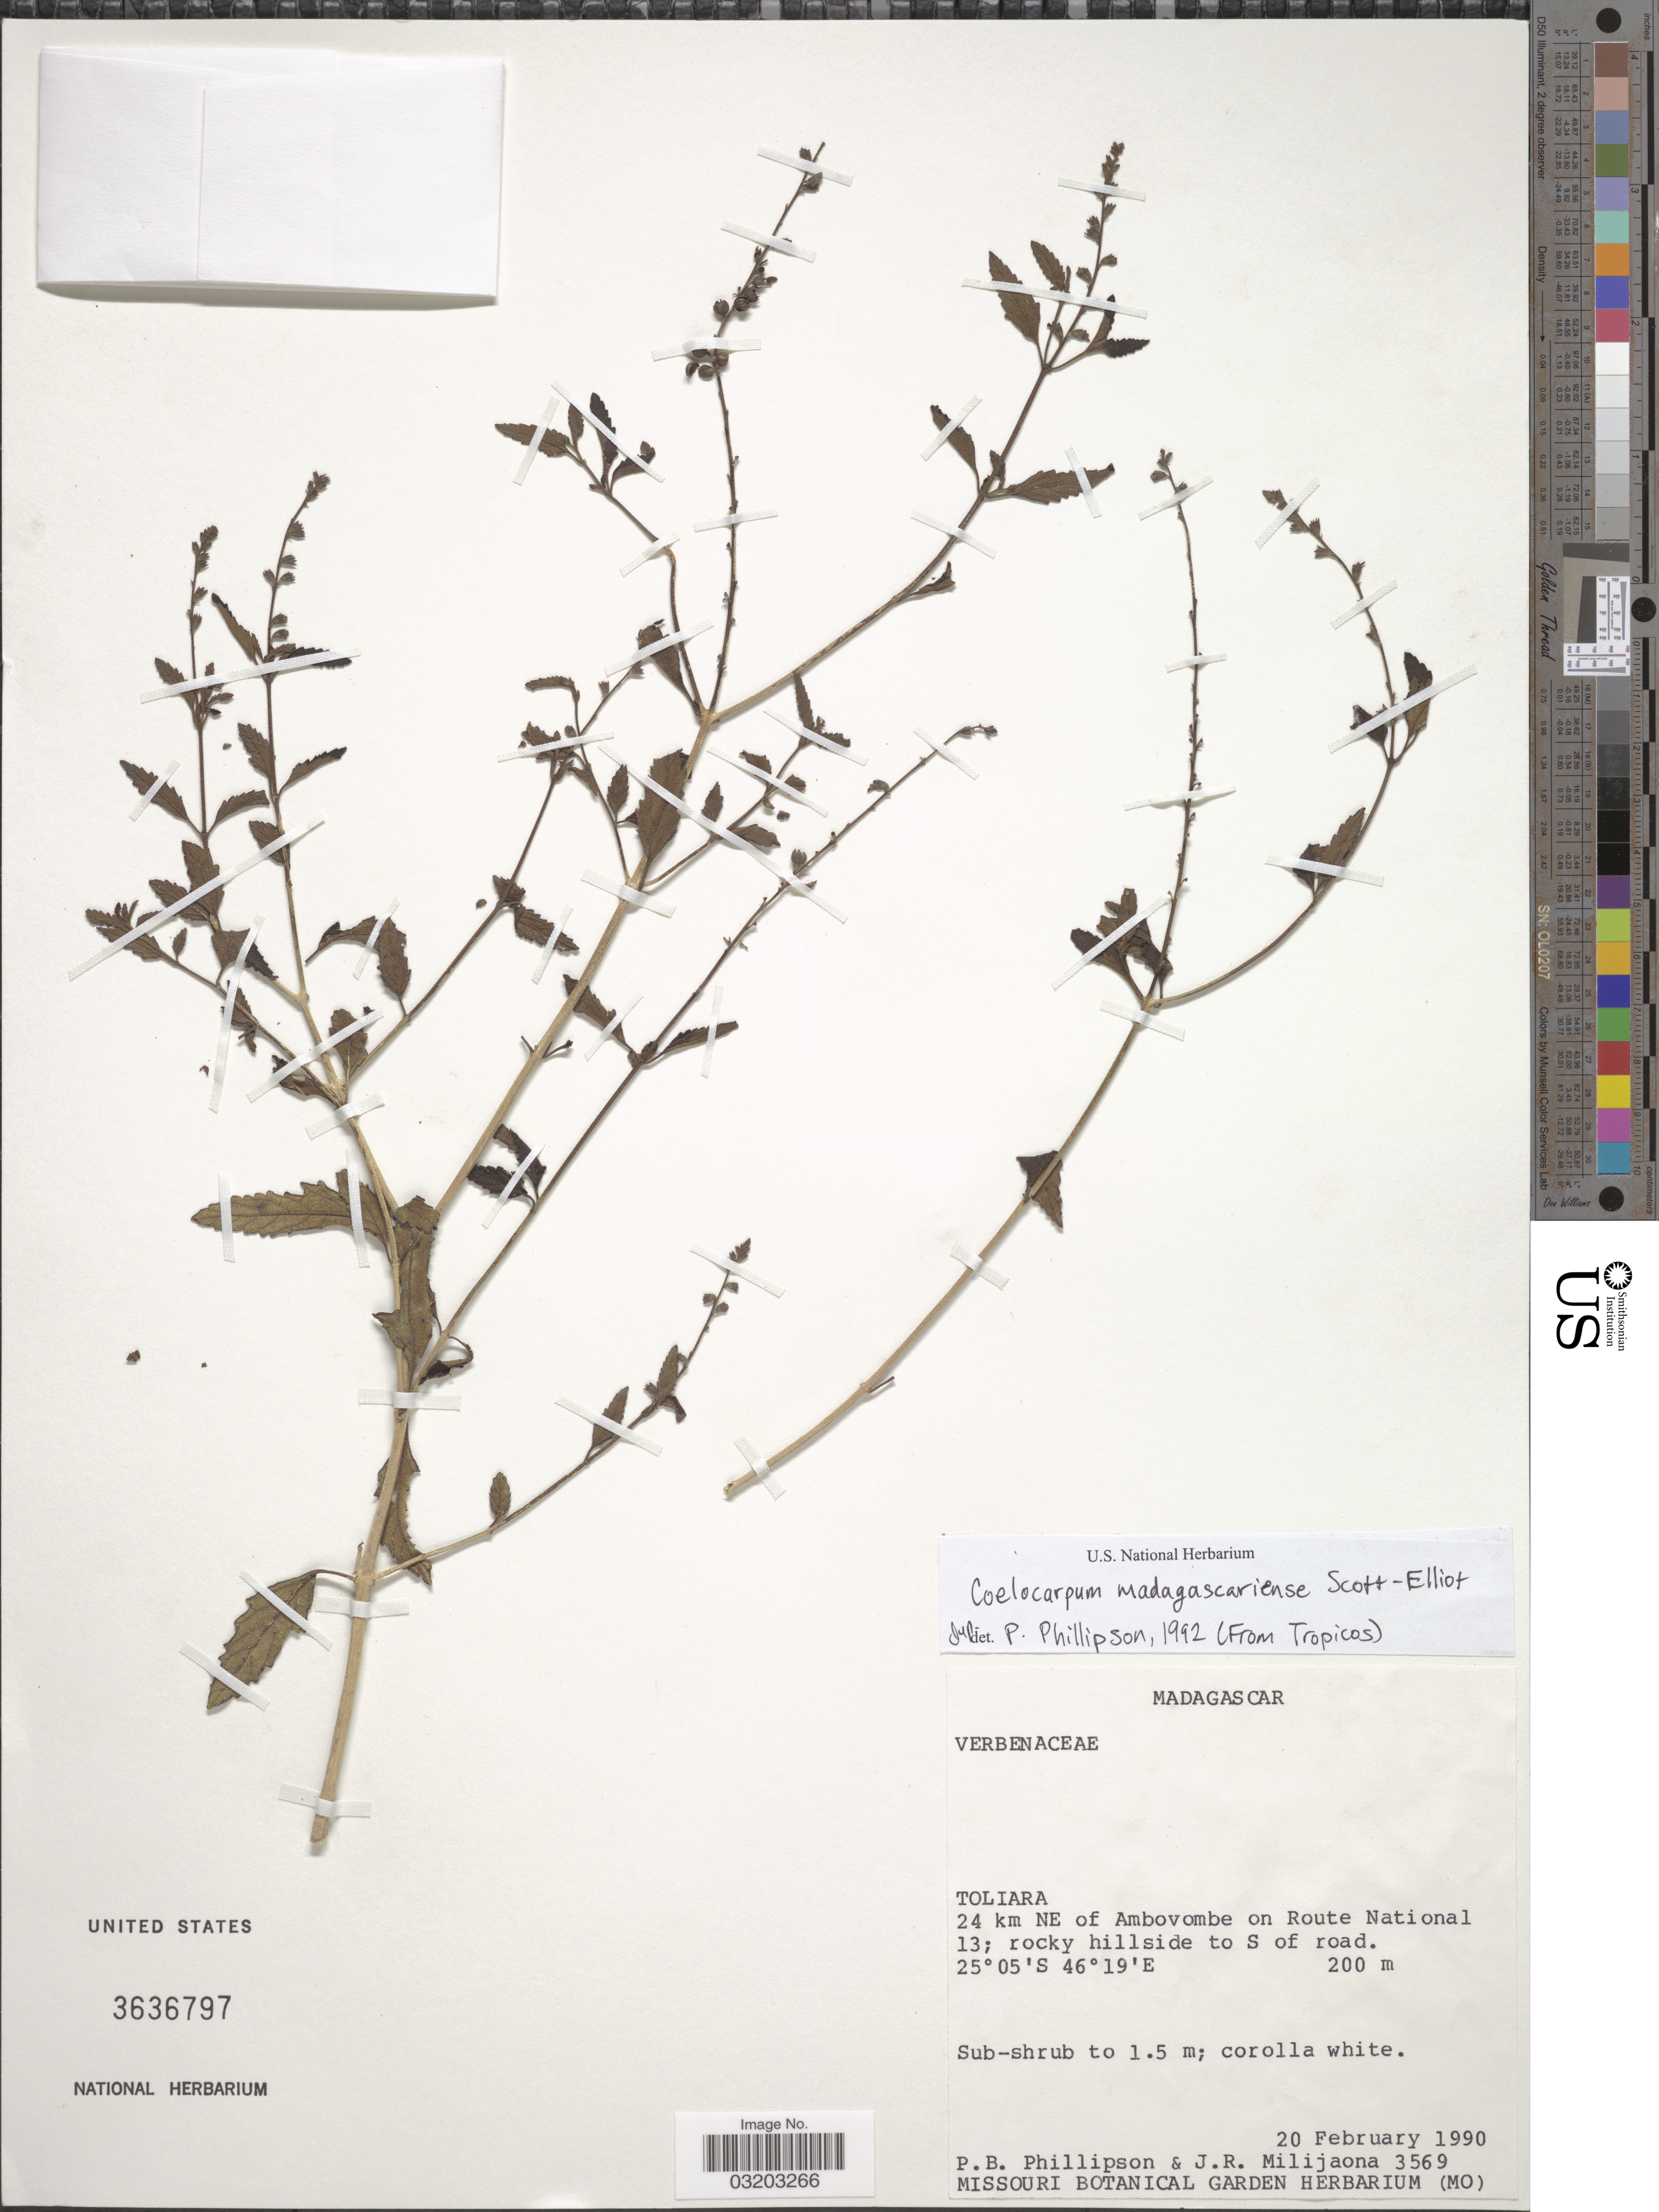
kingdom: Plantae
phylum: Tracheophyta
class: Magnoliopsida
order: Lamiales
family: Verbenaceae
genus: Coelocarpum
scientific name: Coelocarpum madagascariensis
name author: Scott Elliot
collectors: P. B. Phillipson & J. R. Milijaona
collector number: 3569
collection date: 1990-02-20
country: Madagascar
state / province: Anosy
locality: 24 km NE of Ambovombe on Route National 13; rocky hillside to S of road.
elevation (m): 200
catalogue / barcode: US 3636797